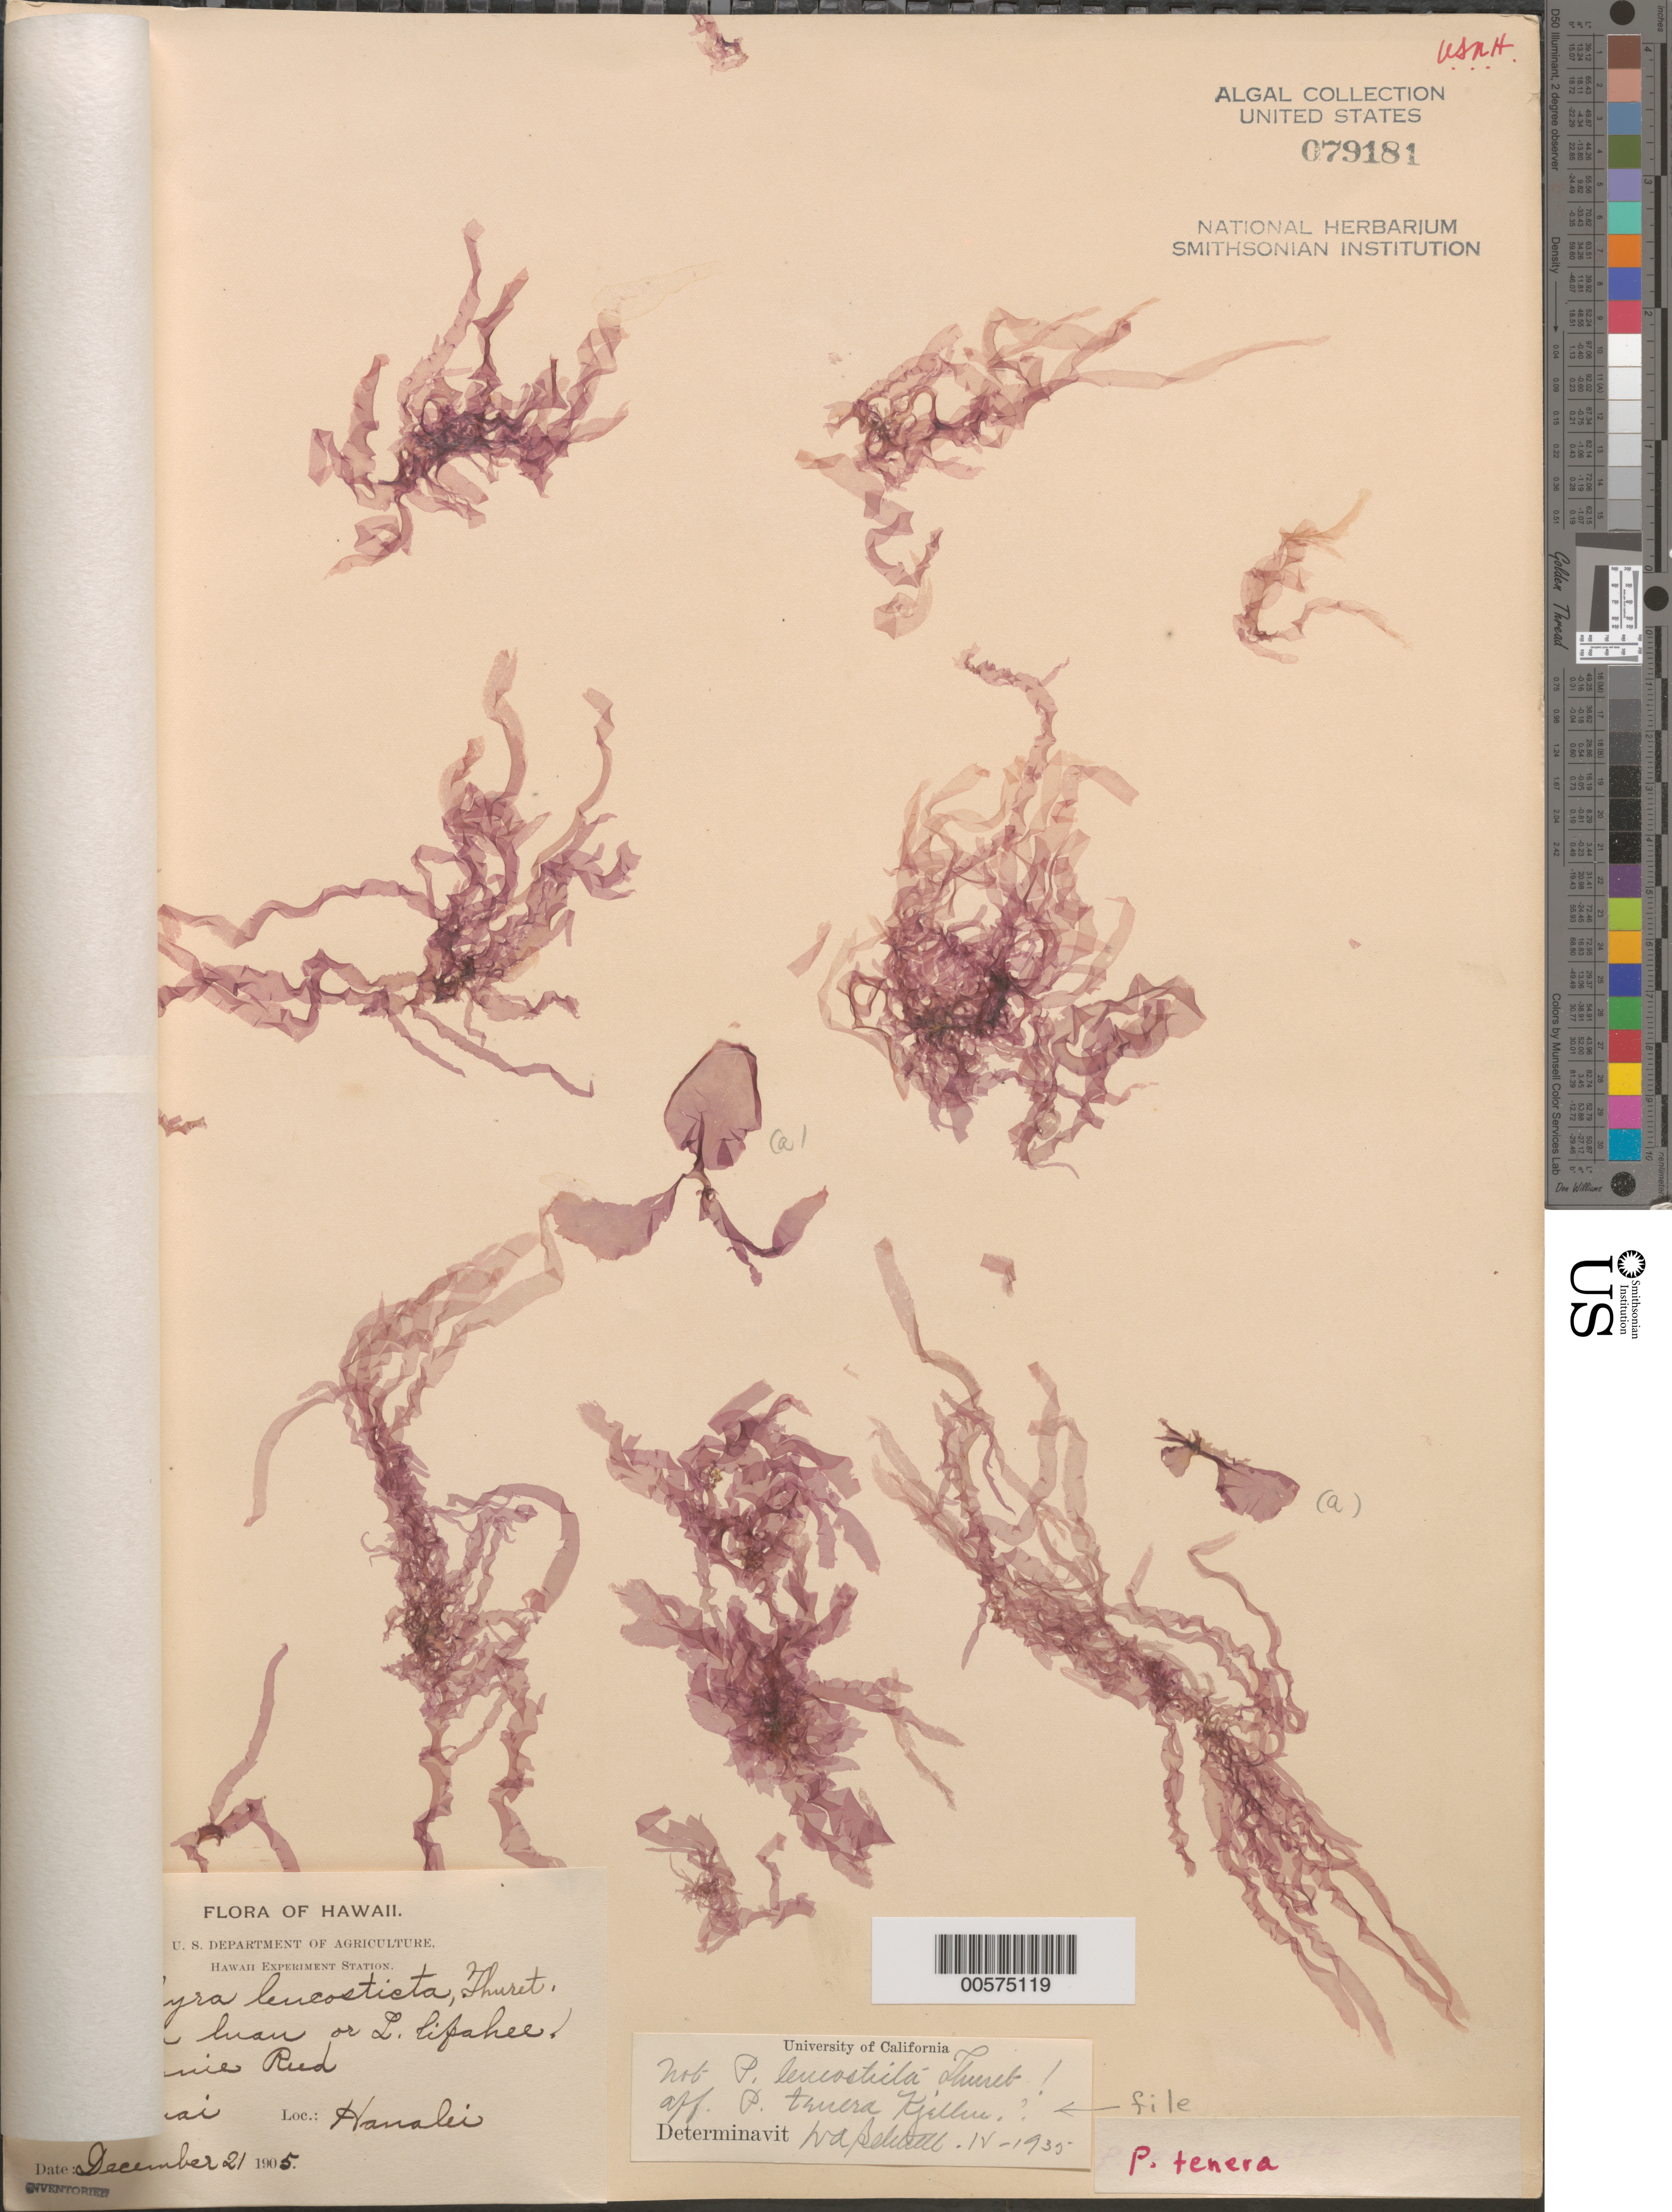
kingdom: Plantae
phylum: Rhodophyta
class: Bangiophyceae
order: Bangiales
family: Bangiaceae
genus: Pyropia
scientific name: Pyropia tenera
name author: (Kjellm.) N. Kikuchi et al. in W.A. Nelson et al.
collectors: M. Reed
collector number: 529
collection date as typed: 21 Dec 1905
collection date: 1905-12-21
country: United States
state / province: Hawaii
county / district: Kaui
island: Kaua'i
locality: Hanalei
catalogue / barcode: US 79181